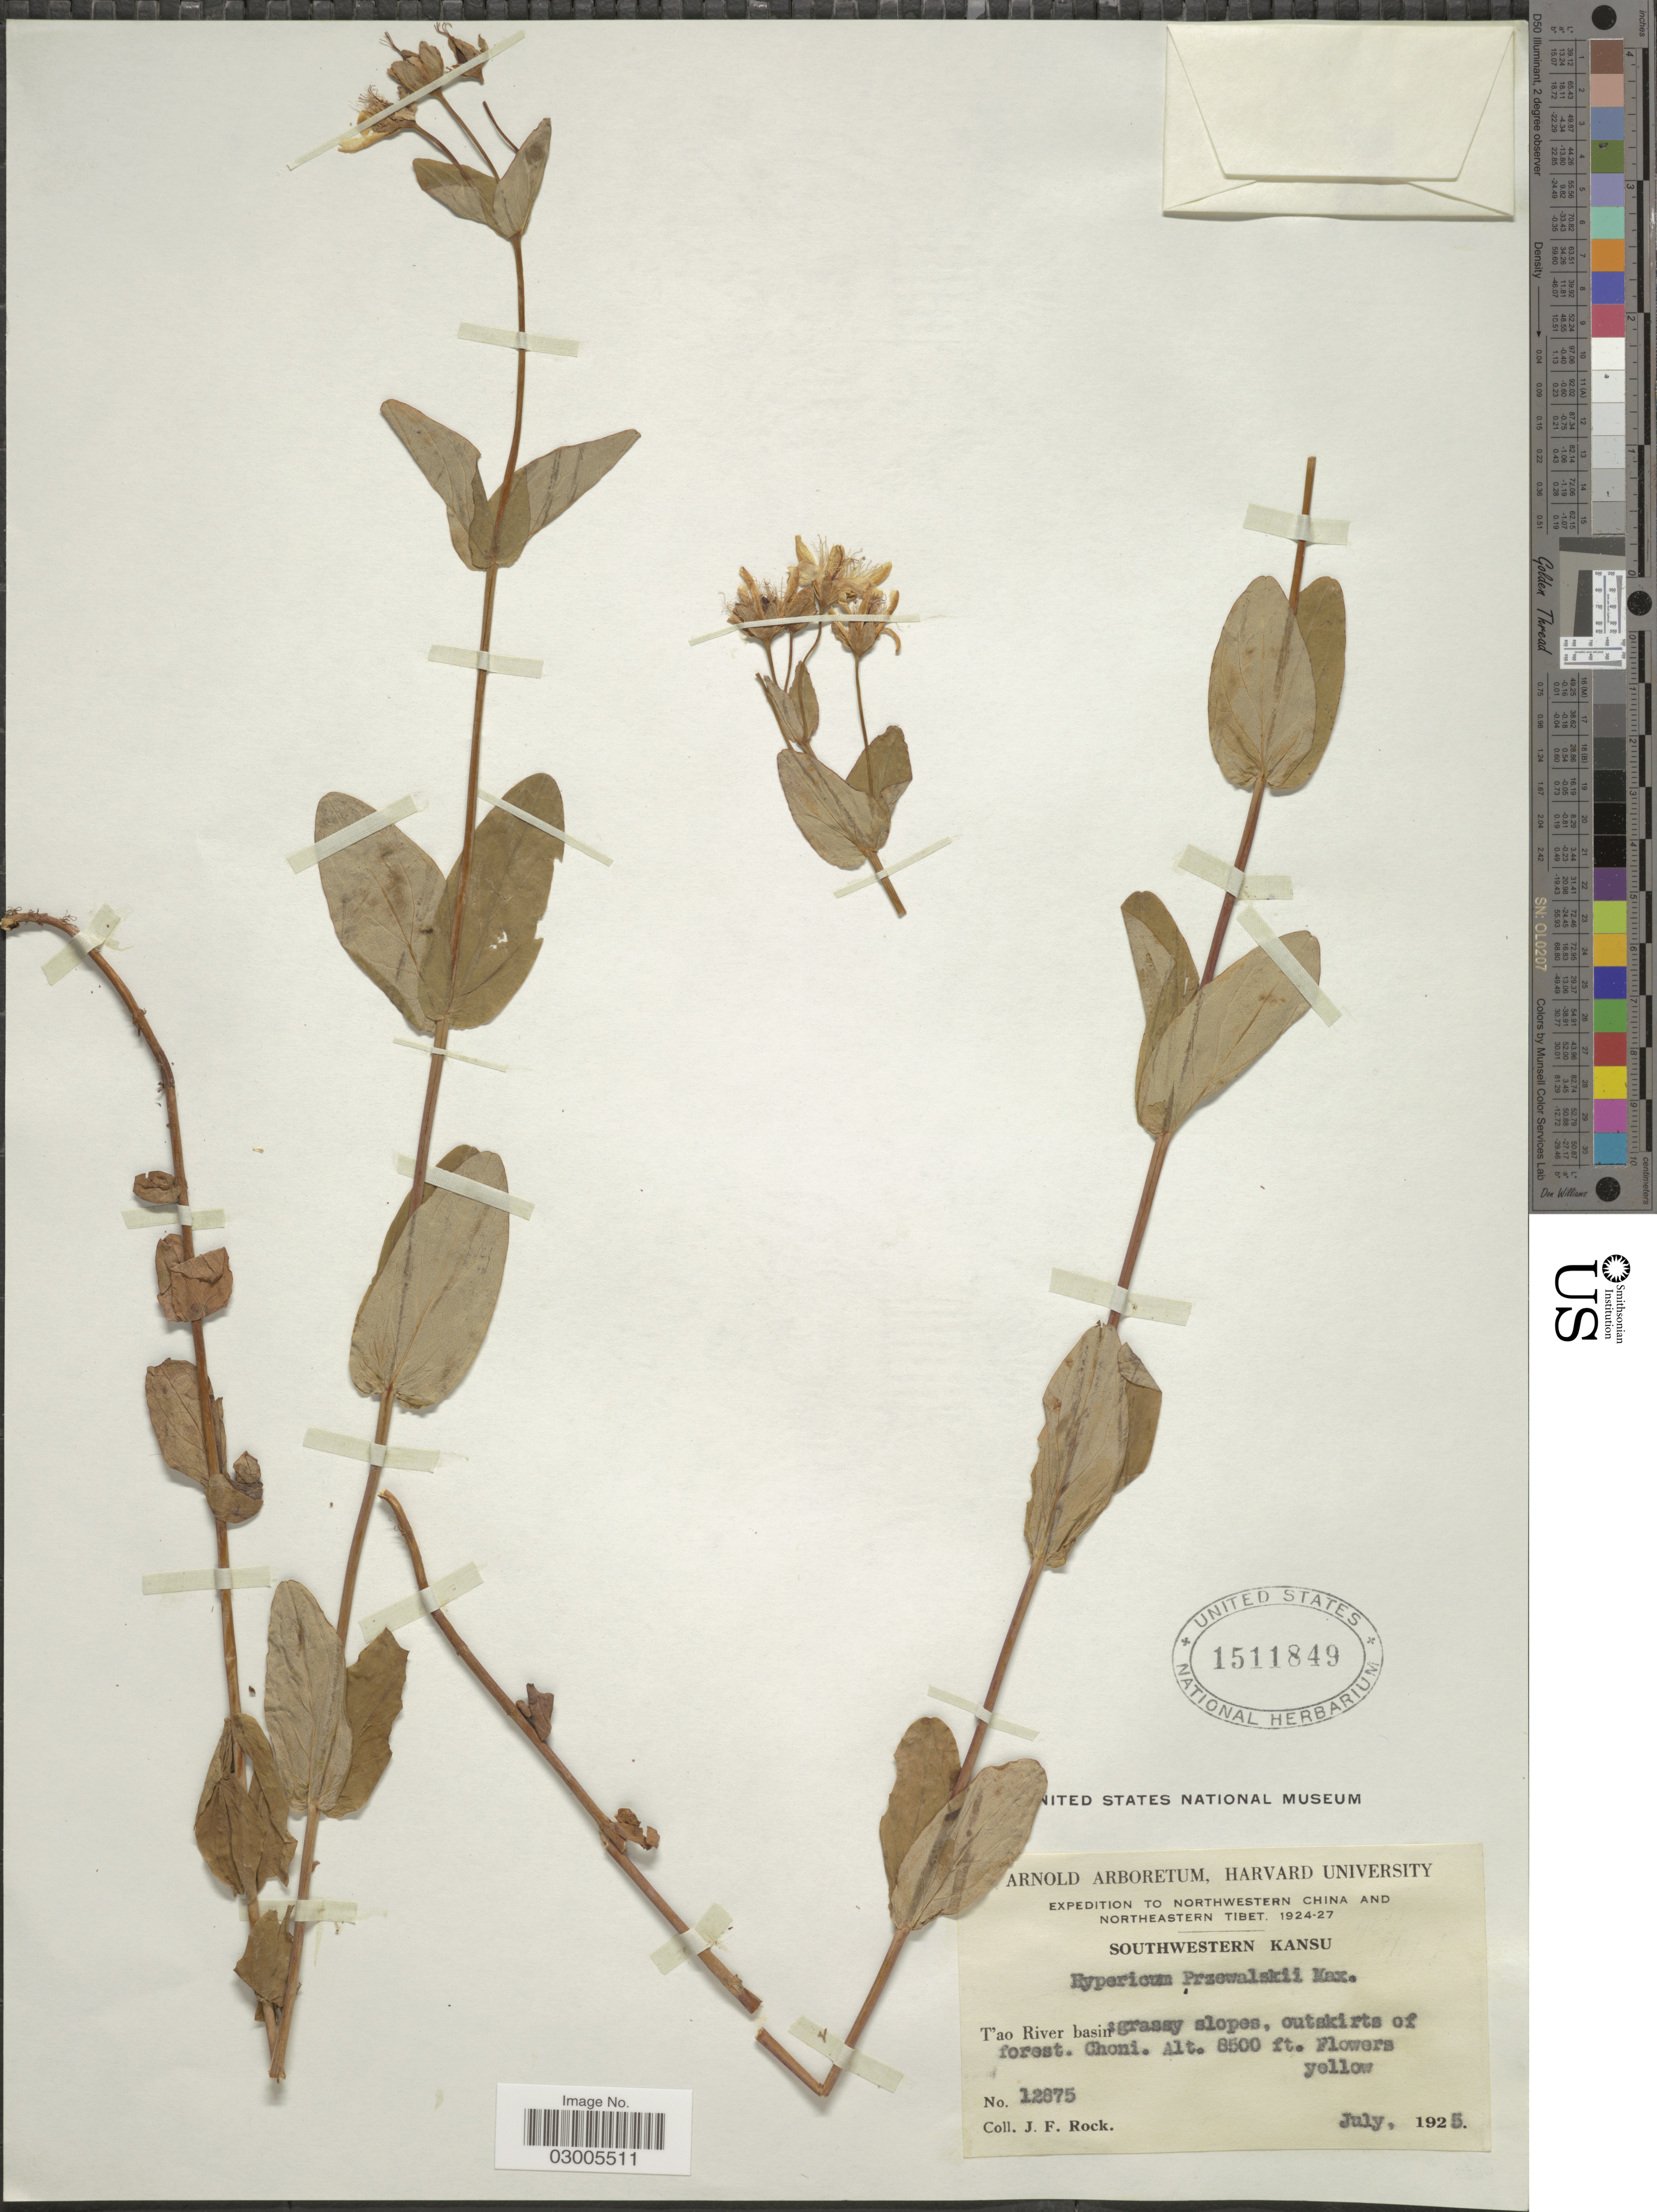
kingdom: Plantae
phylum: Tracheophyta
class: Magnoliopsida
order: Malpighiales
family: Hypericaceae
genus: Hypericum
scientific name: Hypericum przewalskii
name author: Maxim.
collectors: J. Rock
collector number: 12875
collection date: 1925-07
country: China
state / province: Gansu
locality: Southwestern Kansu. T'ao River basin. Choni.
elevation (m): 2591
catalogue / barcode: US 1511849